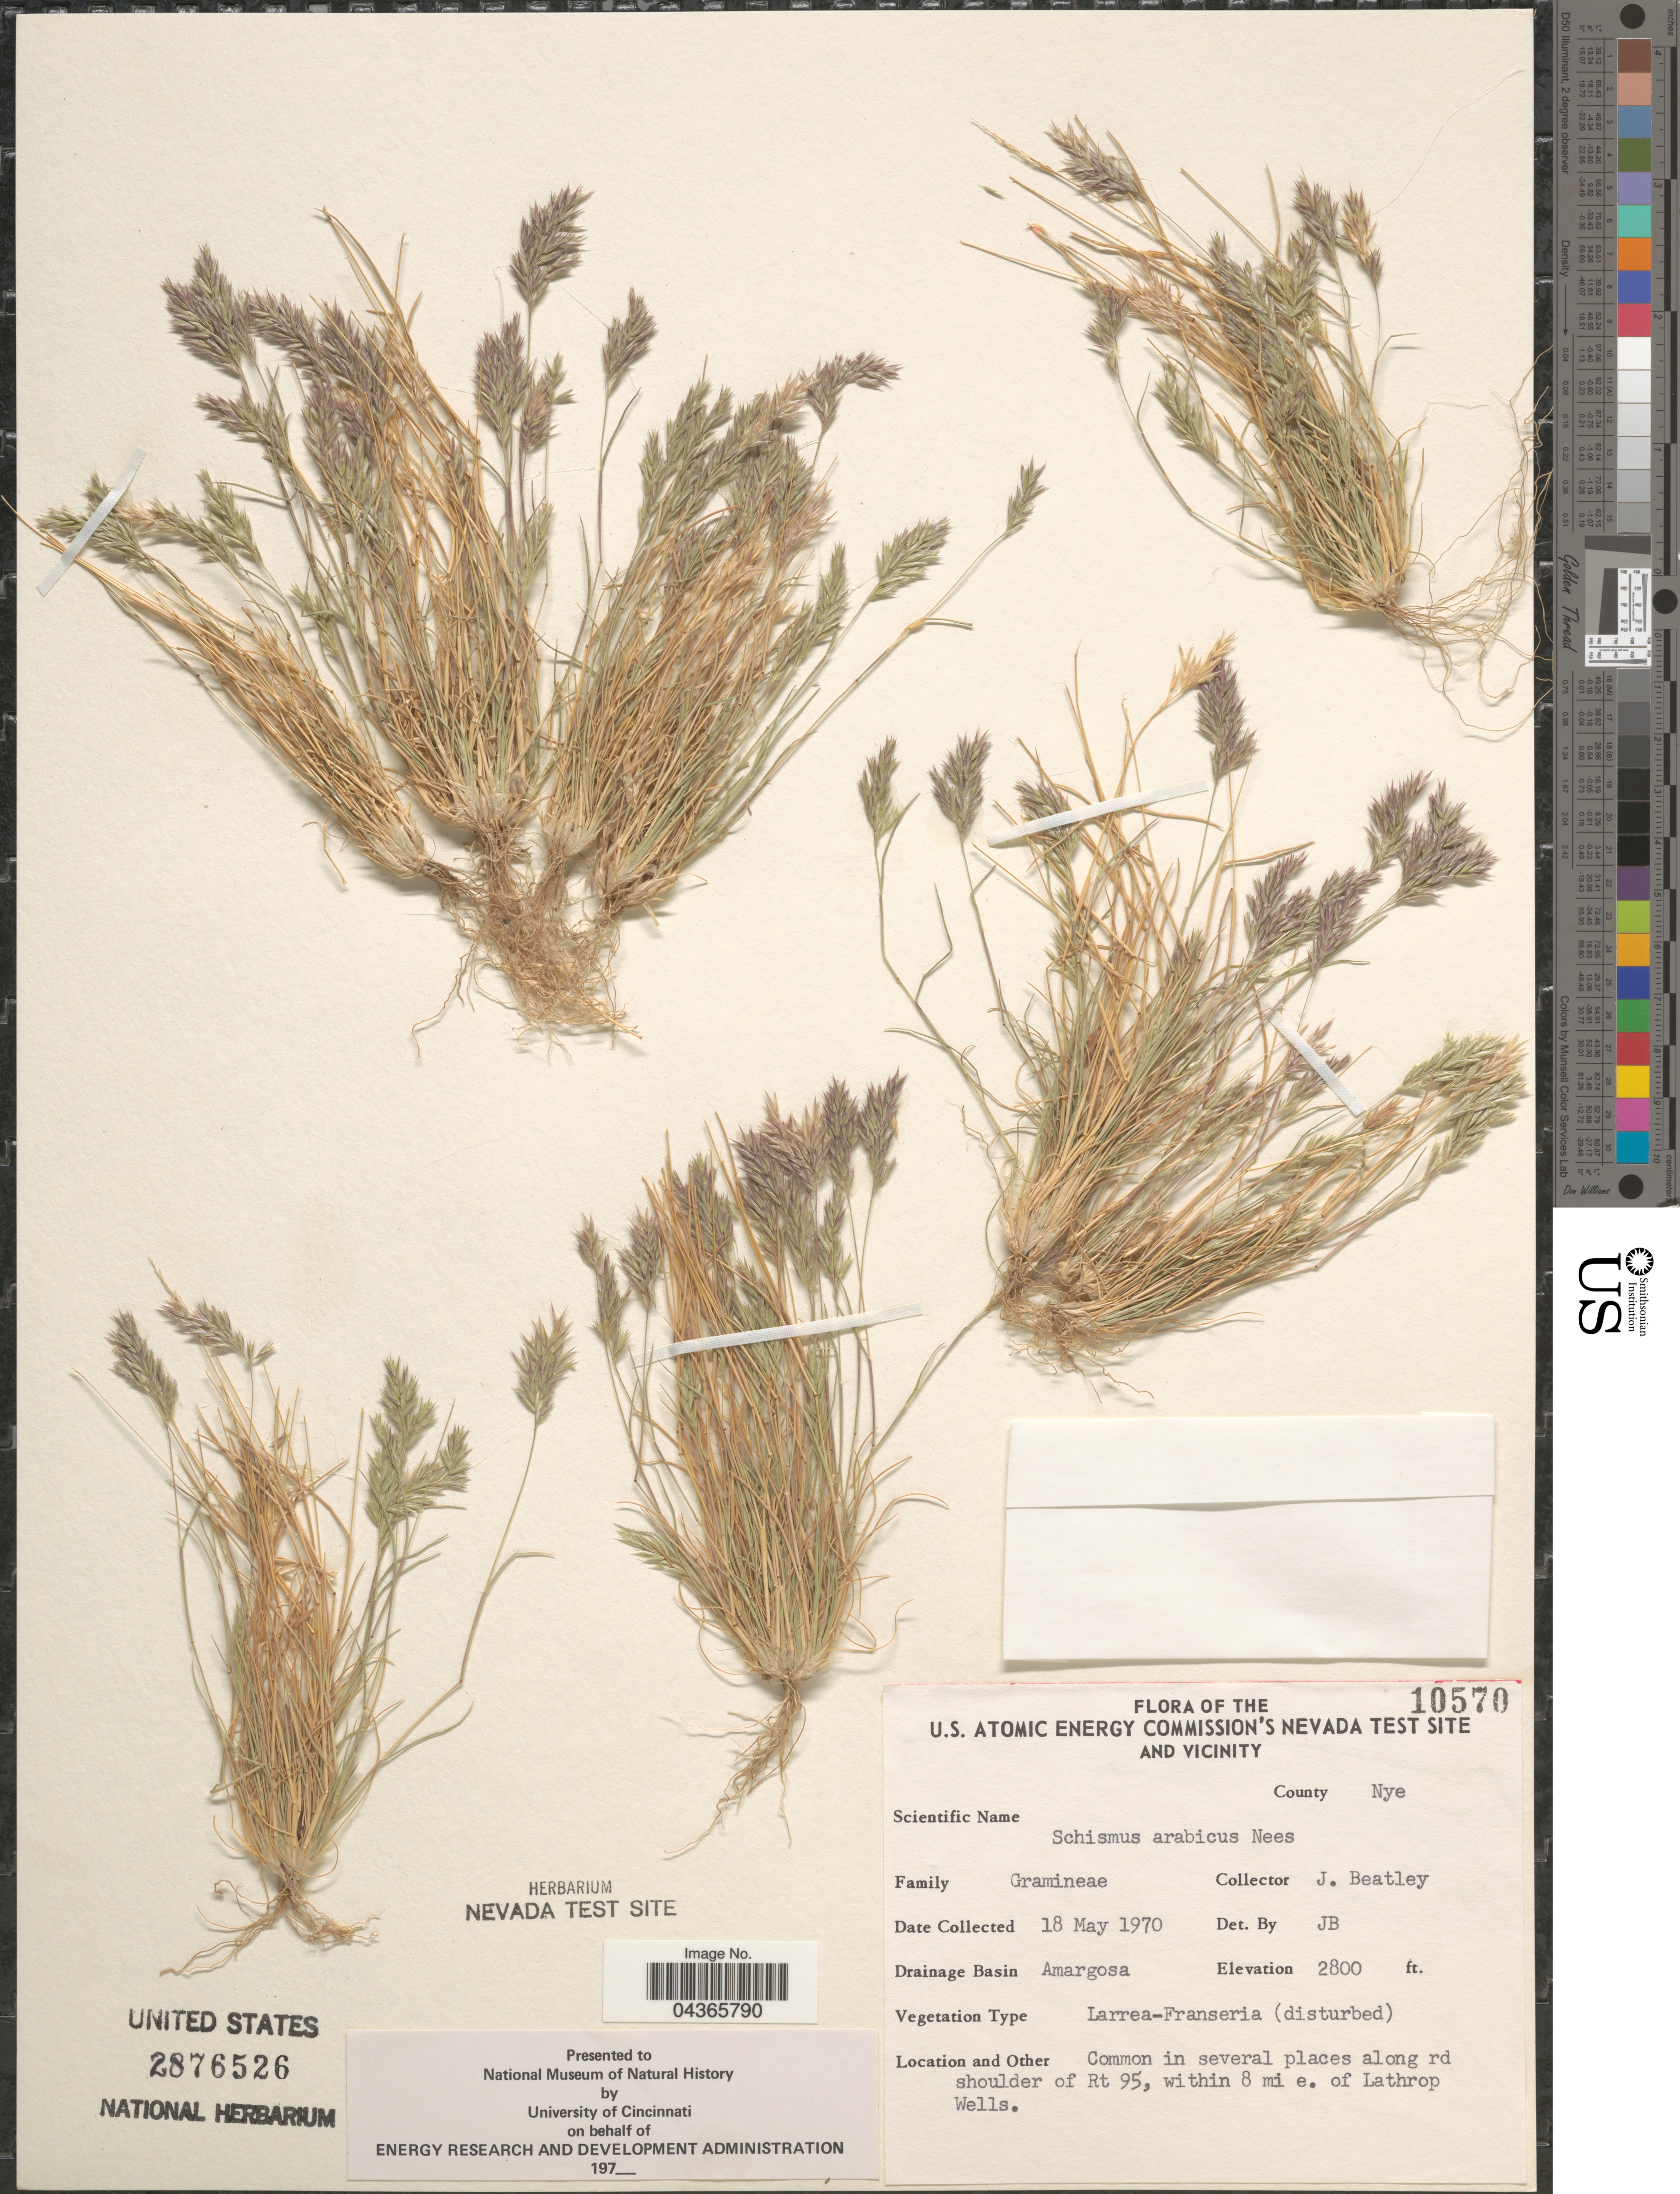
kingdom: Plantae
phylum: Tracheophyta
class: Liliopsida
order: Poales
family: Poaceae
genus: Schismus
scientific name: Schismus arabicus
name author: Nees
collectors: J. C. Beatley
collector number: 10570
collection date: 1970-05-18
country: United States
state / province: Nevada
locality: U. S. Atomic Energy Commission's Nevada Test Site and vicinity. County Nye. Drainage Basin Amargosa. Common in several places along rd shoulder of Rt 95, within 8 mi e. of Lathrop Wells.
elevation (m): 853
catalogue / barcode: US 2876526